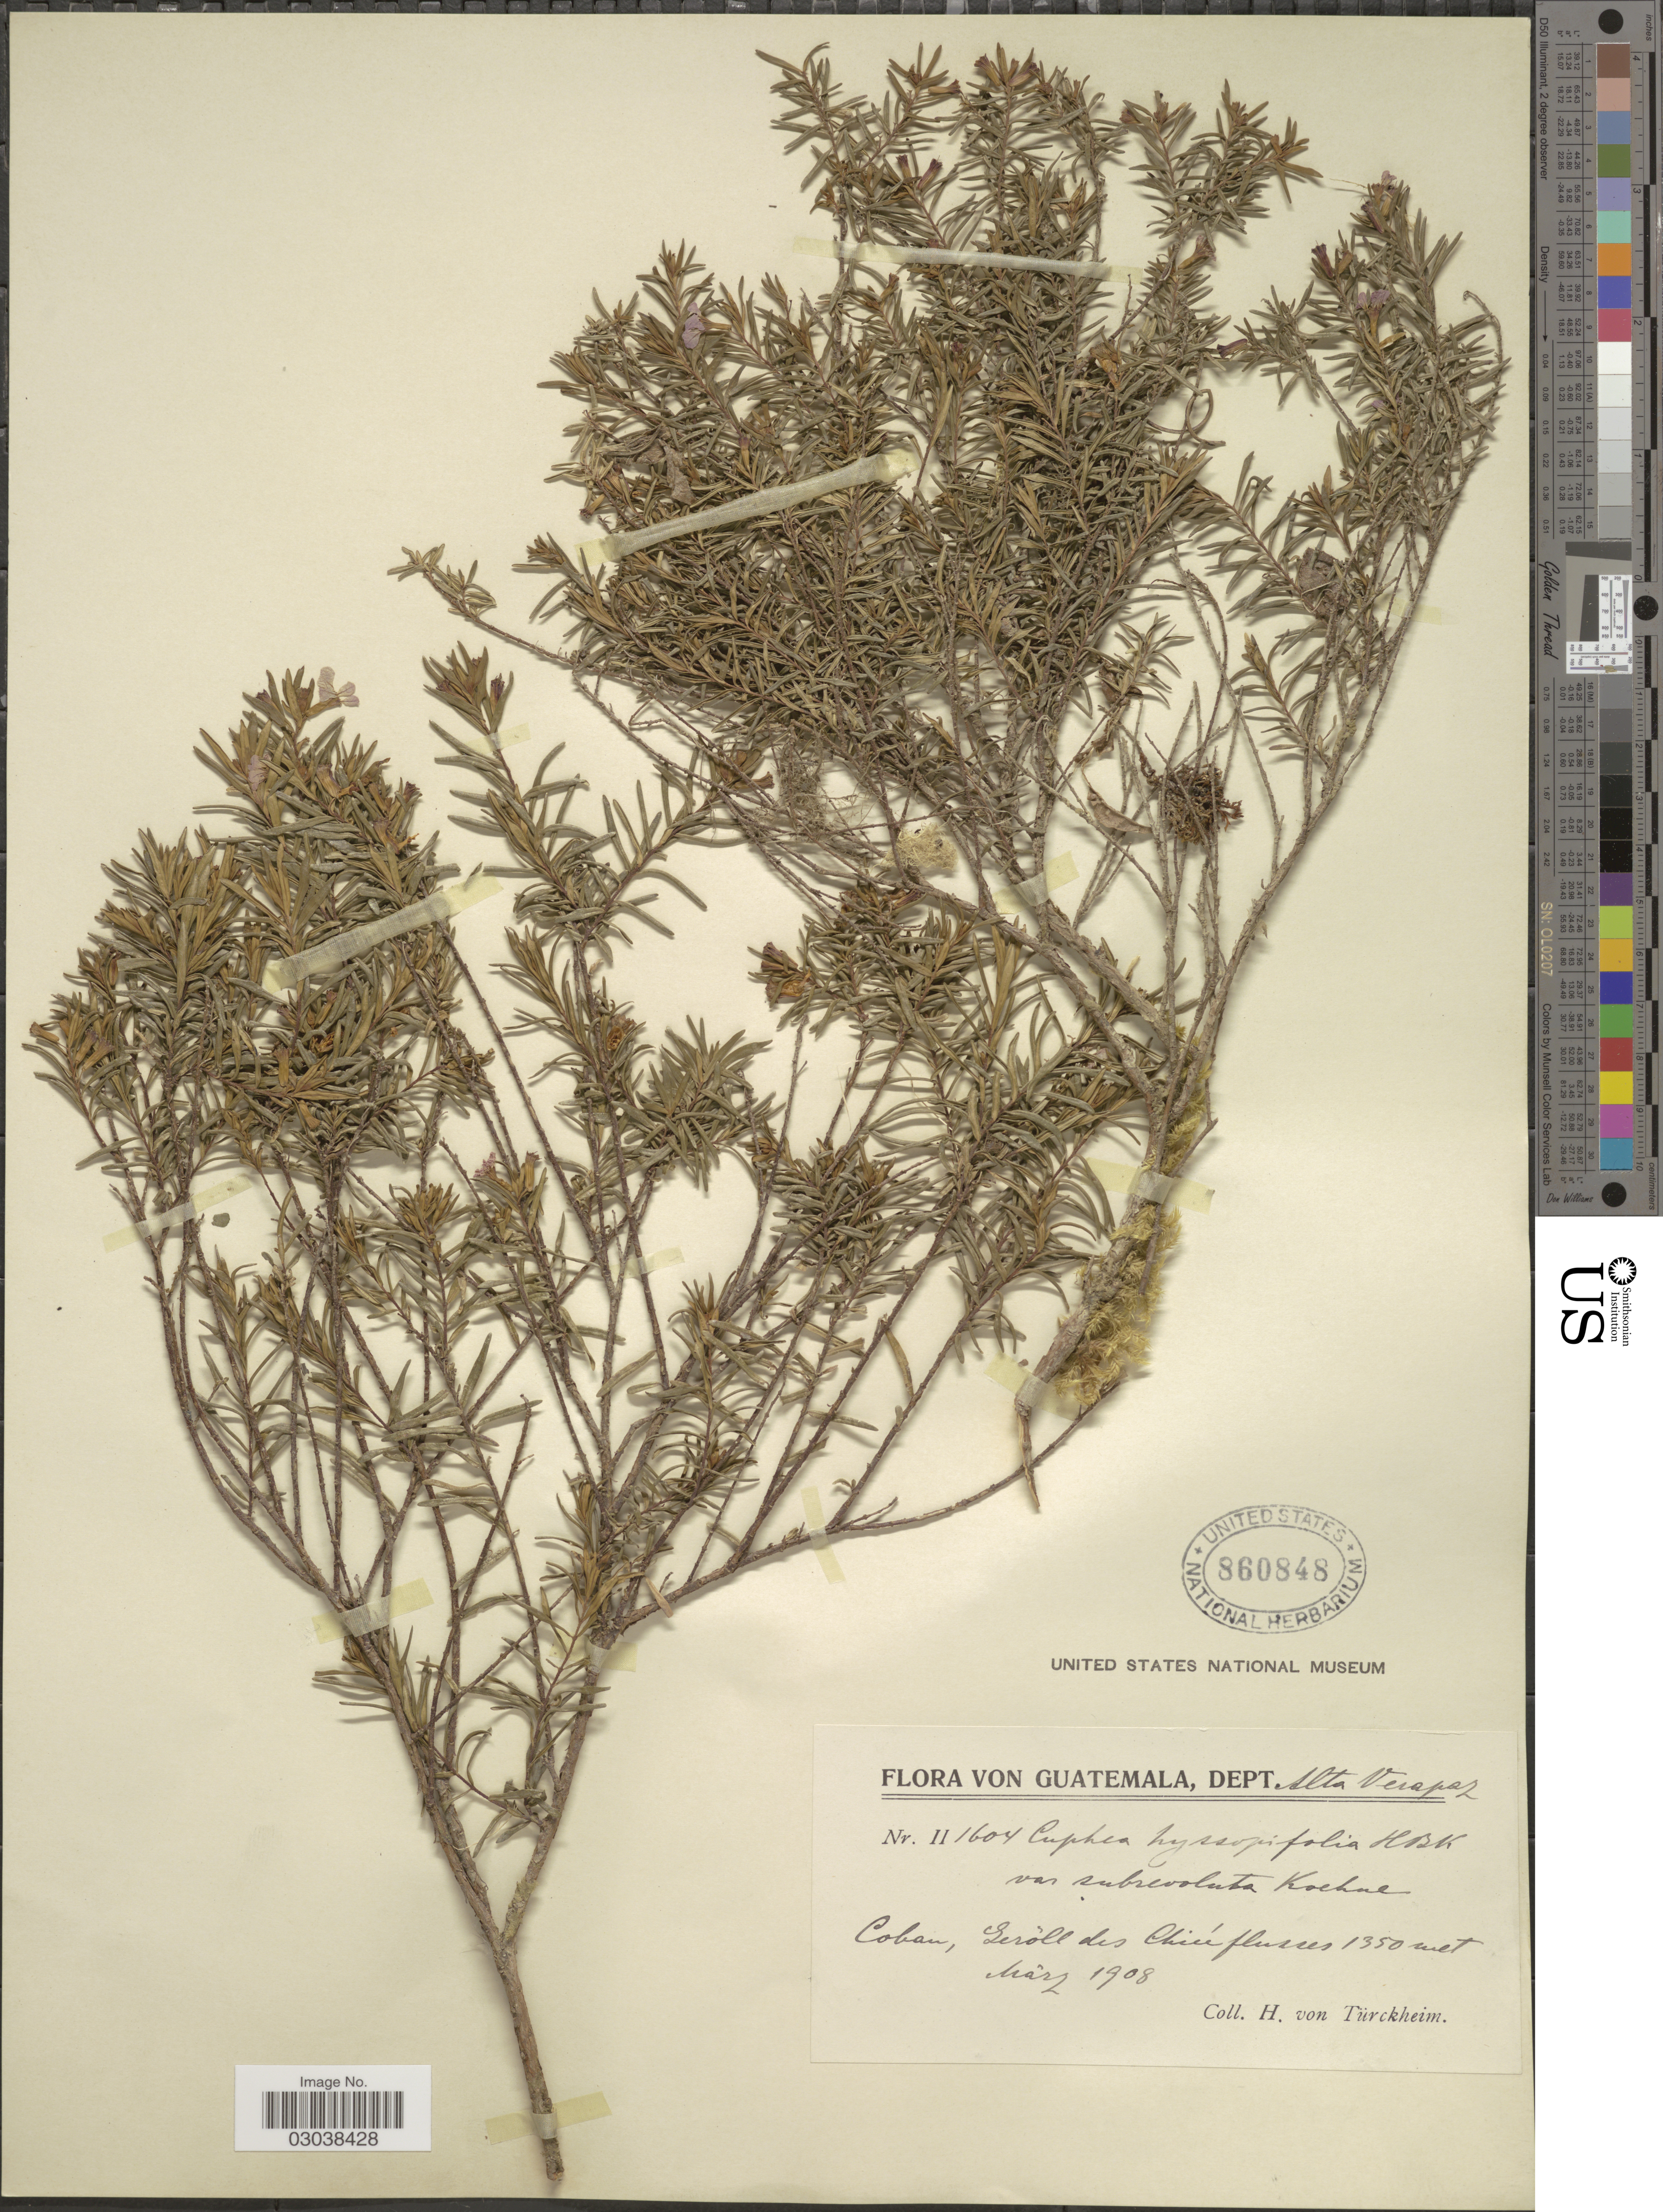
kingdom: Plantae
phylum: Tracheophyta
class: Magnoliopsida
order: Myrtales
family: Lythraceae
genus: Cuphea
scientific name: Cuphea hyssopifolia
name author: Kunth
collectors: H. von Türckheim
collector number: II1604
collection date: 1908-03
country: Guatemala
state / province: Alta Verapaz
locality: Dept. Alta Verapaz. Coban, Geröll des Chiúflusses.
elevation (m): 1350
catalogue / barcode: US 860848